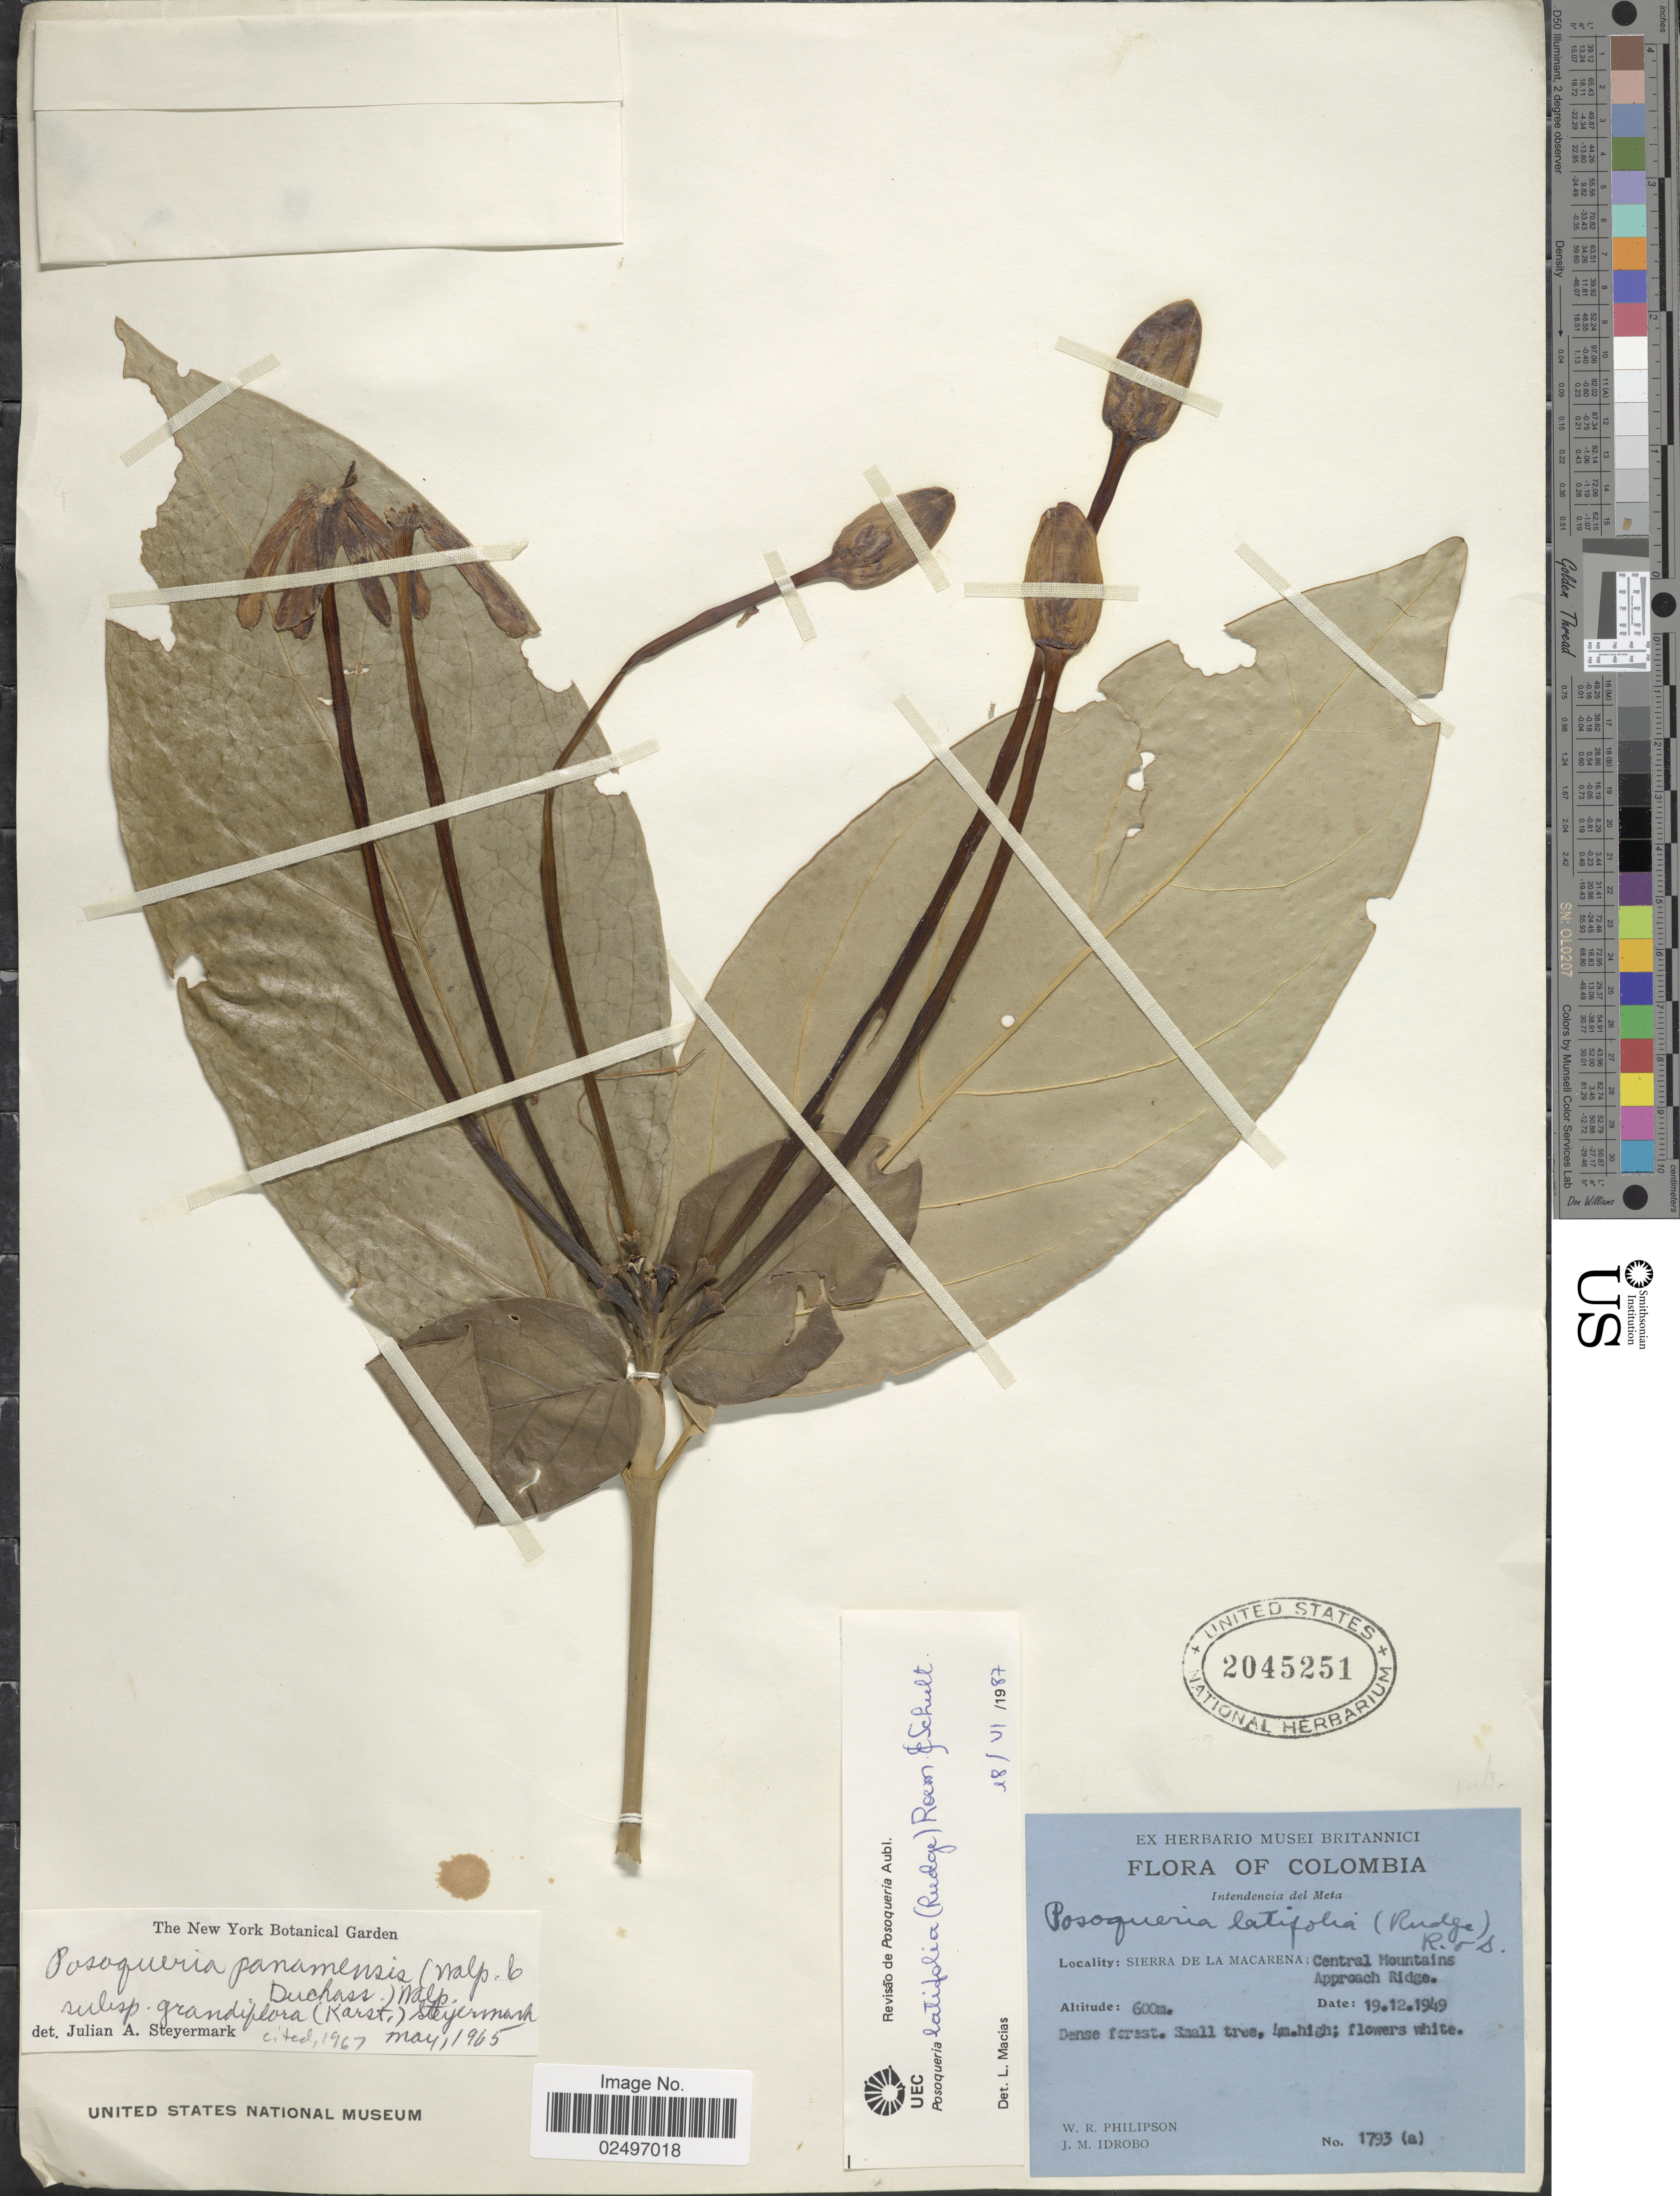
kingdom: Plantae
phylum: Tracheophyta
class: Magnoliopsida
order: Gentianales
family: Rubiaceae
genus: Posoqueria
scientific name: Posoqueria latifolia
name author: (Rudge) Roem. & Schult.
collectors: W. R. Philipson & J. M. Idrobo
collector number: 1793 (a)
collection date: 1949-12-19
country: Colombia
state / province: Meta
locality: Intendencia del Meta, Sierra de la Macarena: Central Mountains, Approach Ridge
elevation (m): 600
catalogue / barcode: US 2045251